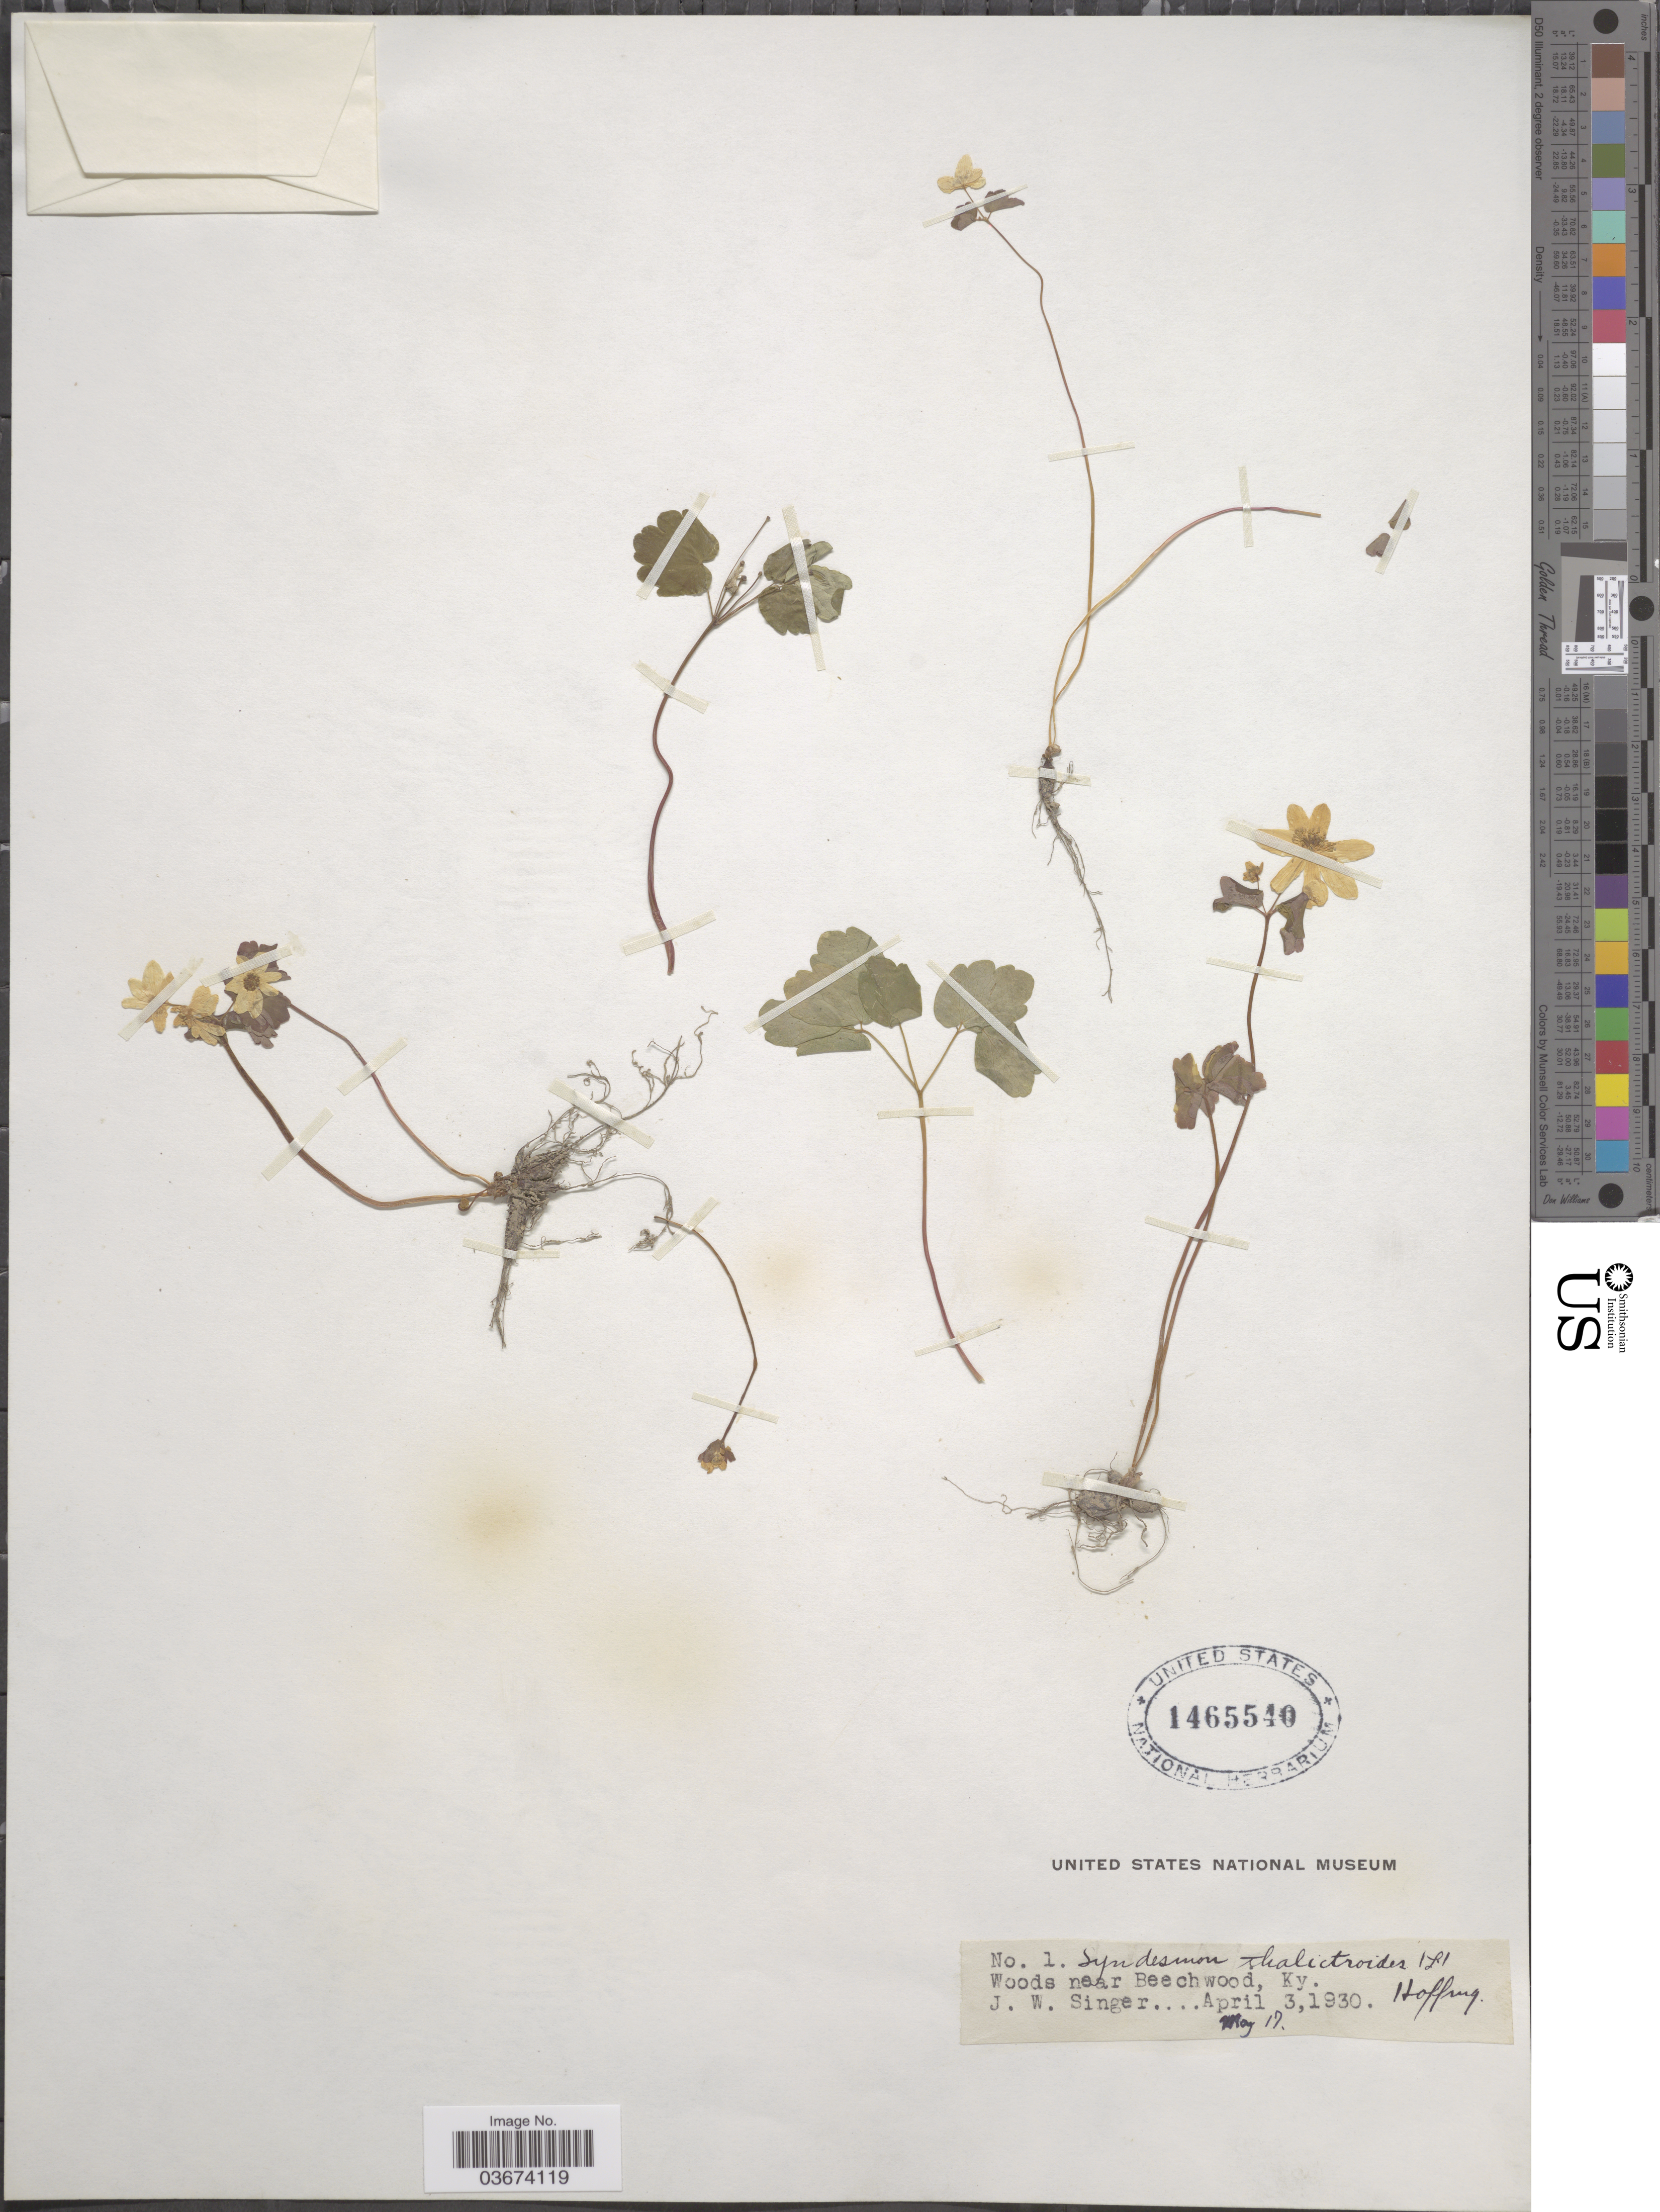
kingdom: Plantae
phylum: Tracheophyta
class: Magnoliopsida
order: Ranunculales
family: Ranunculaceae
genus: Thalictrum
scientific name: Thalictrum thalictroides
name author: (L.) A.J. Eames & B. Boivin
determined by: Strong, M. T., (US), Smithsonian Institution - National Museum of Natural History (UNITED STATES)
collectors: J. EW. Singer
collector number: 1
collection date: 1930-04-03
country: United States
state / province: Kentucky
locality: Woods near Beechwood.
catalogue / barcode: US 1465540